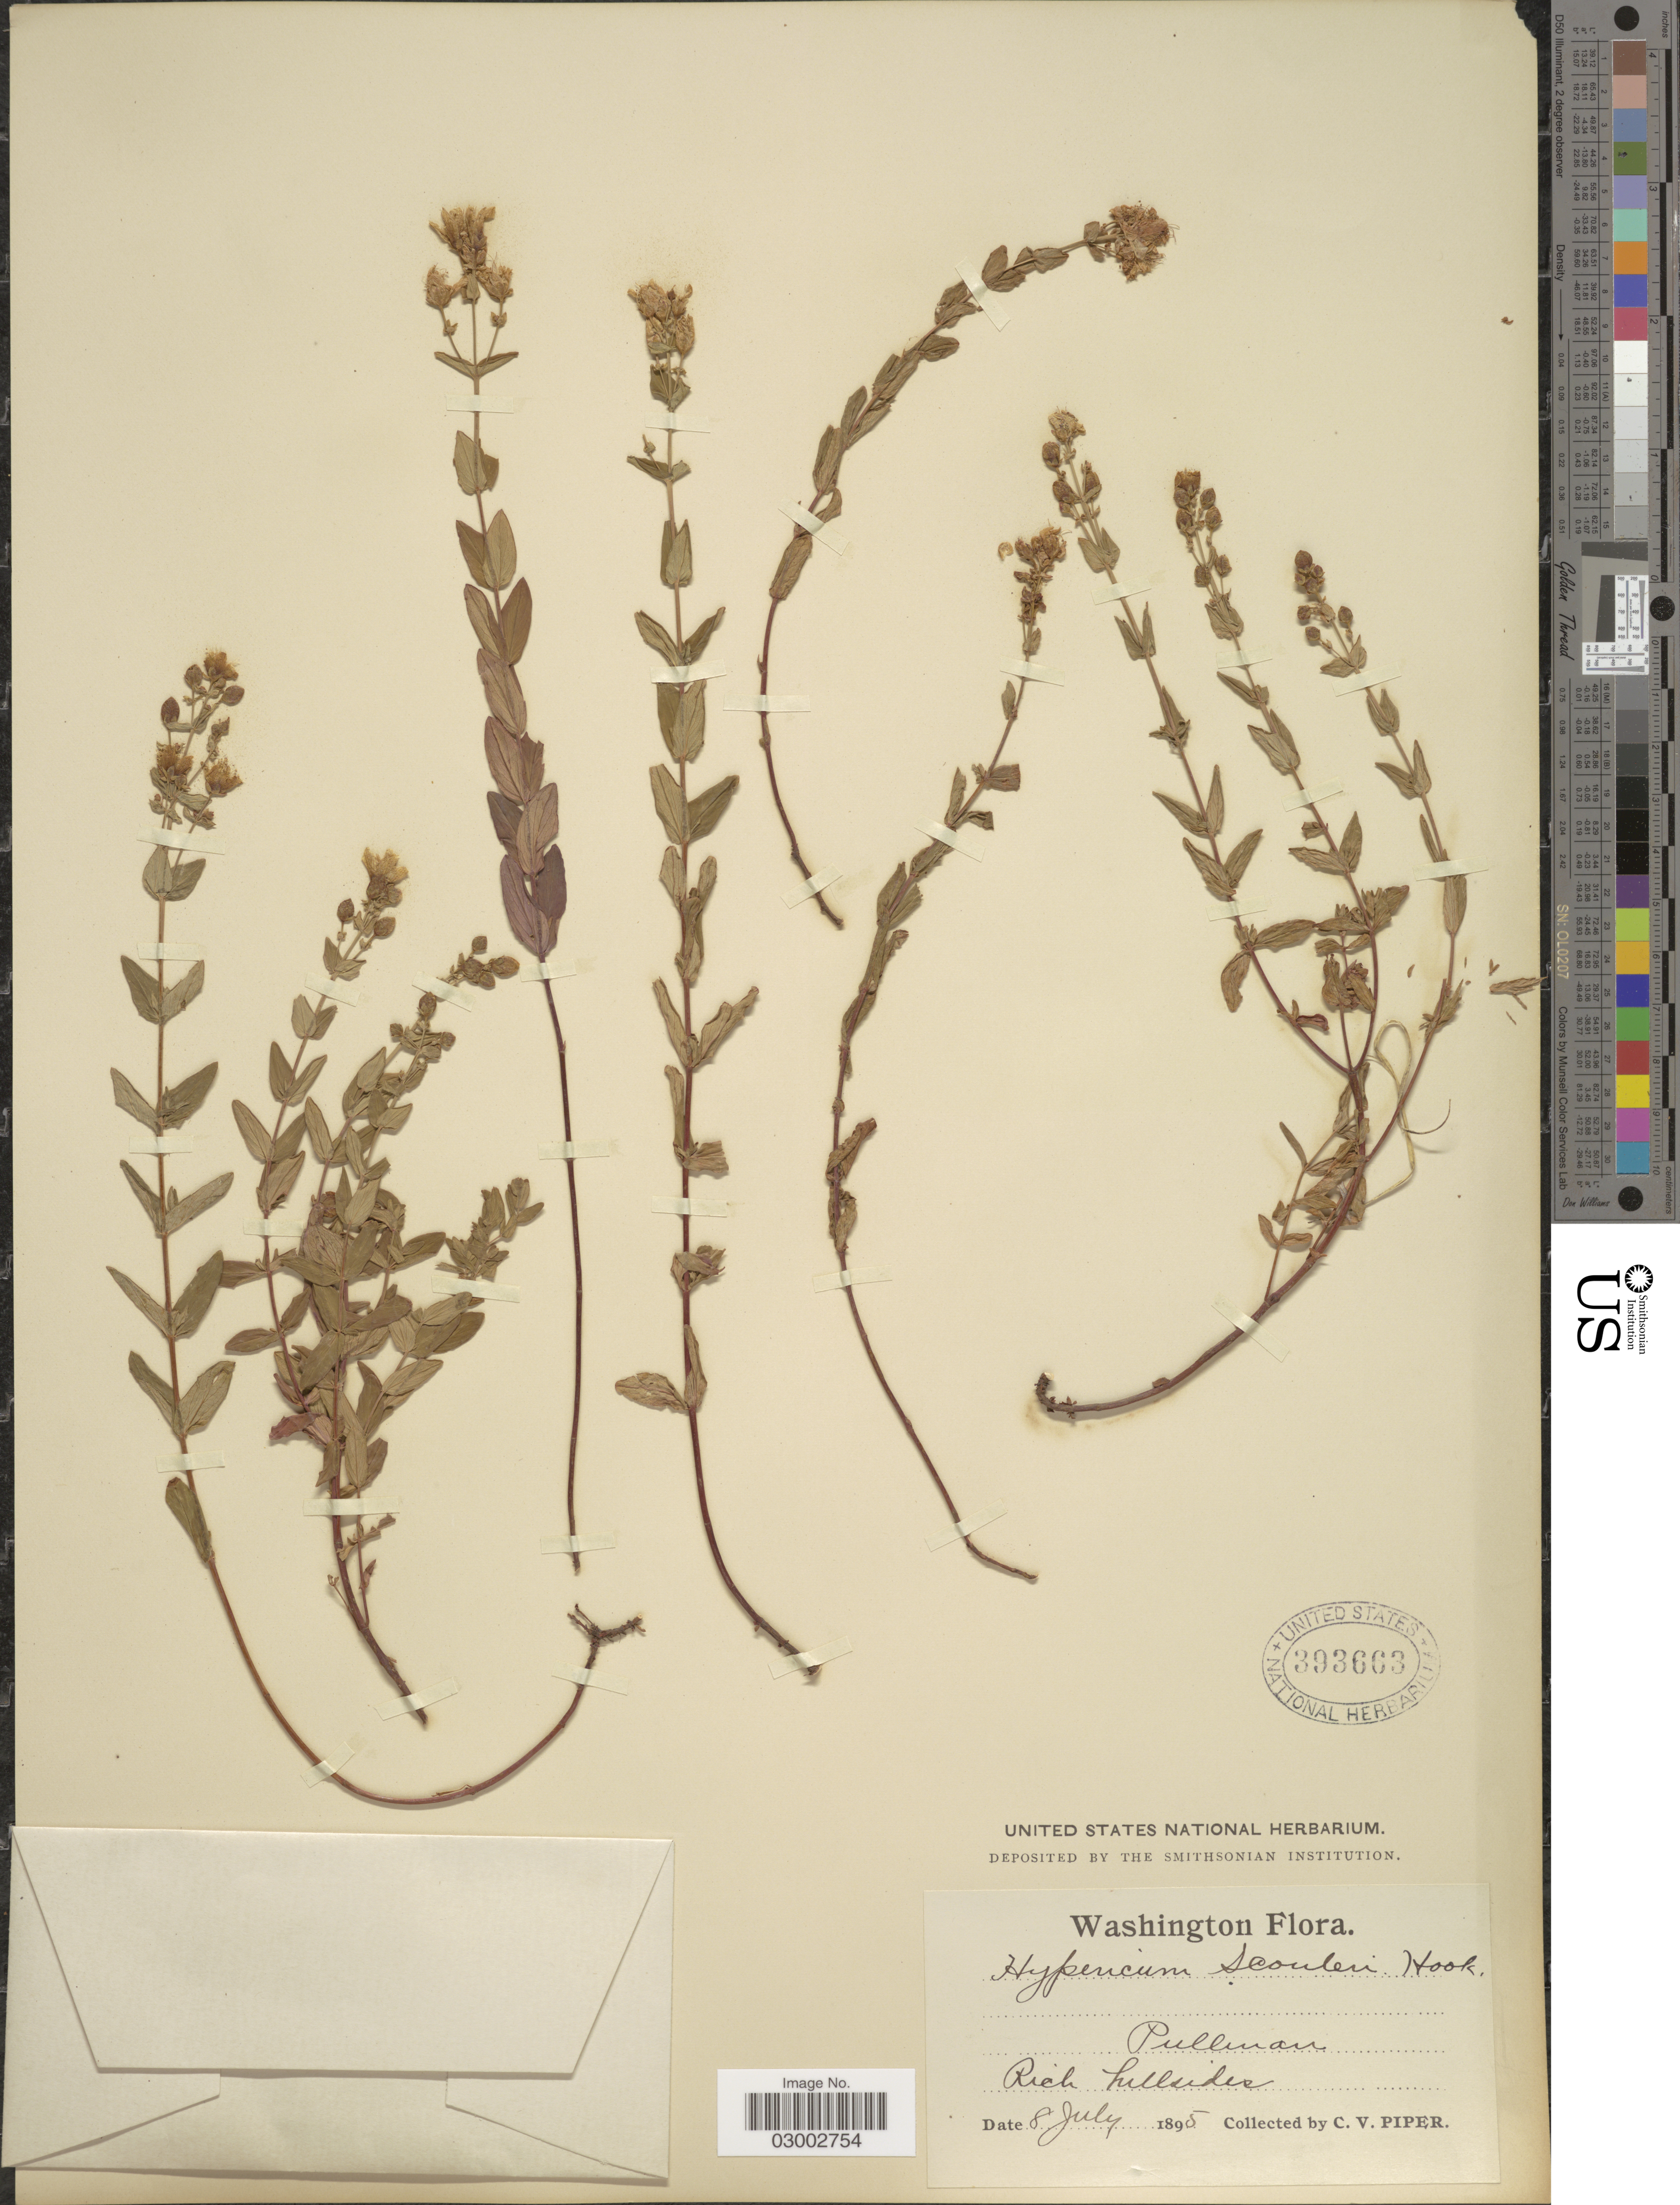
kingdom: Plantae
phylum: Tracheophyta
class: Magnoliopsida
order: Malpighiales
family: Hypericaceae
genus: Hypericum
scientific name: Hypericum scouleri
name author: Hook.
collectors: C. V. Piper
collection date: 1895-07-08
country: United States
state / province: Washington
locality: Washington. Pullman.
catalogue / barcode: US 393663